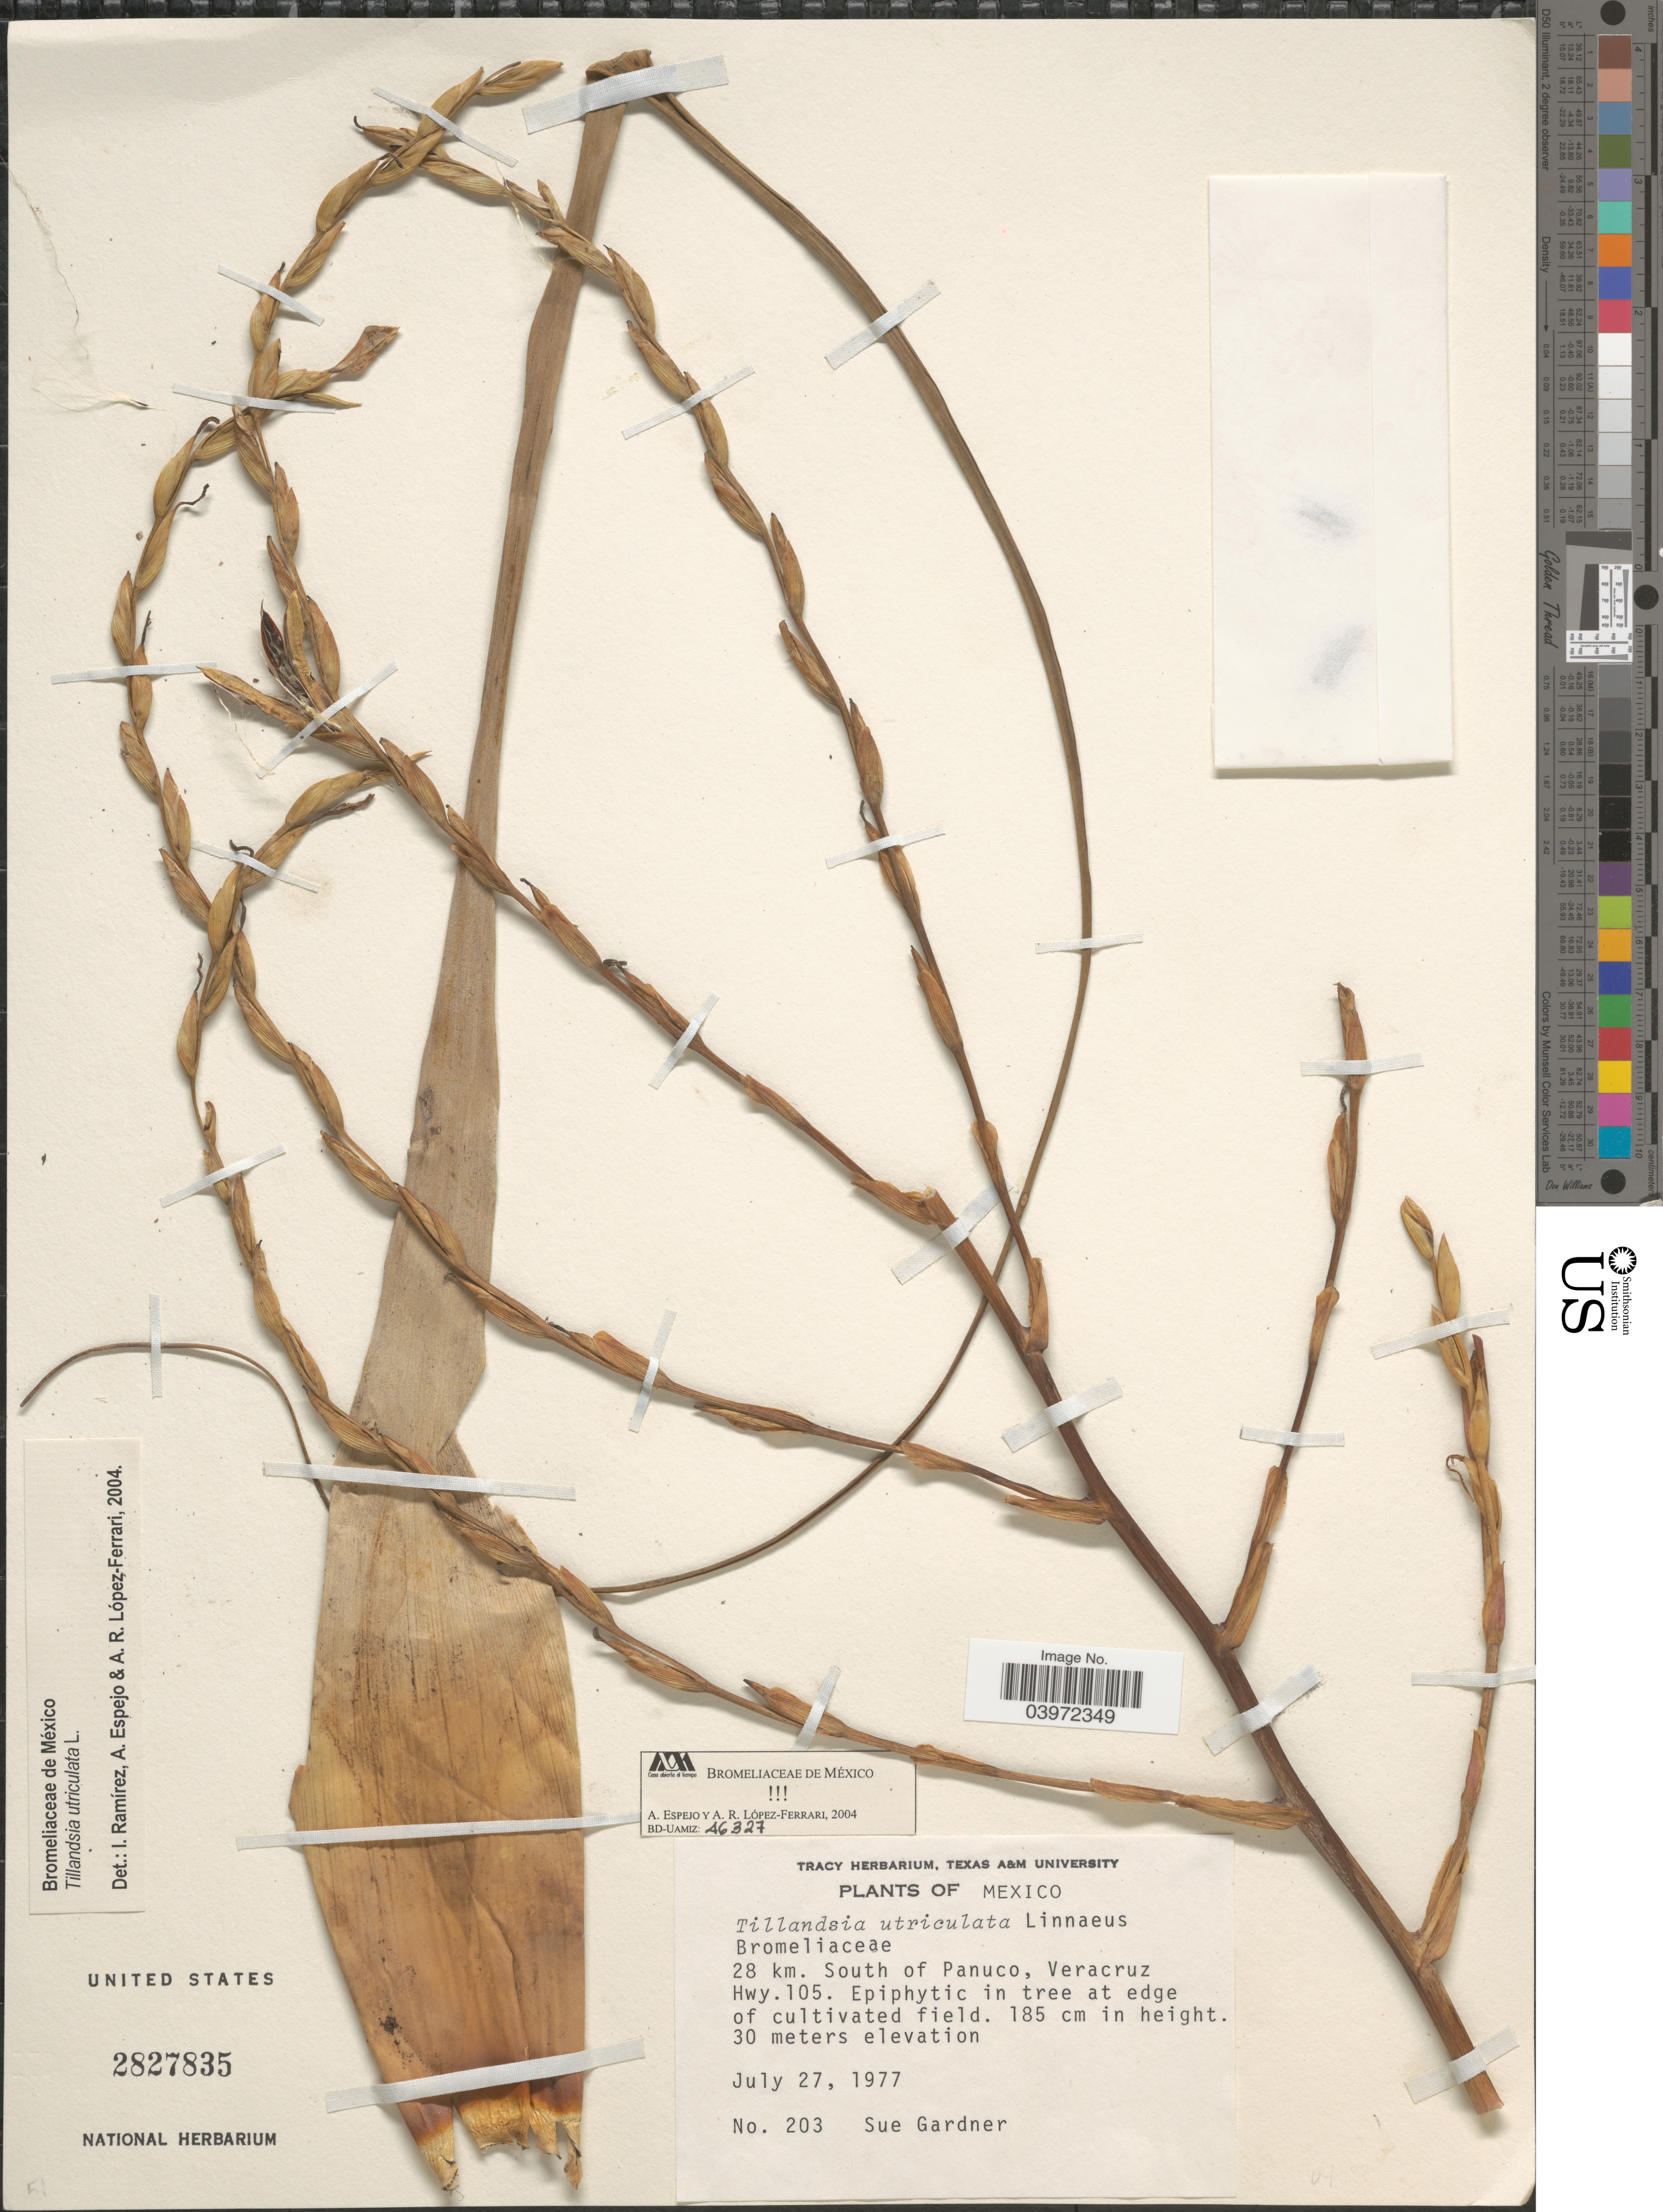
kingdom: Plantae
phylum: Tracheophyta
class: Liliopsida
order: Poales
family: Bromeliaceae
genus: Tillandsia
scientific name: Tillandsia utriculata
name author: L.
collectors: S. Gardner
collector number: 203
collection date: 1977-07-27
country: Mexico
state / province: Veracruz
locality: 28 Km. South of Panuco, Veracruz. Hwy. 105. Epiphytic in tree at edge of cultivated field.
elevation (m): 30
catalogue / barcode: US 2827835